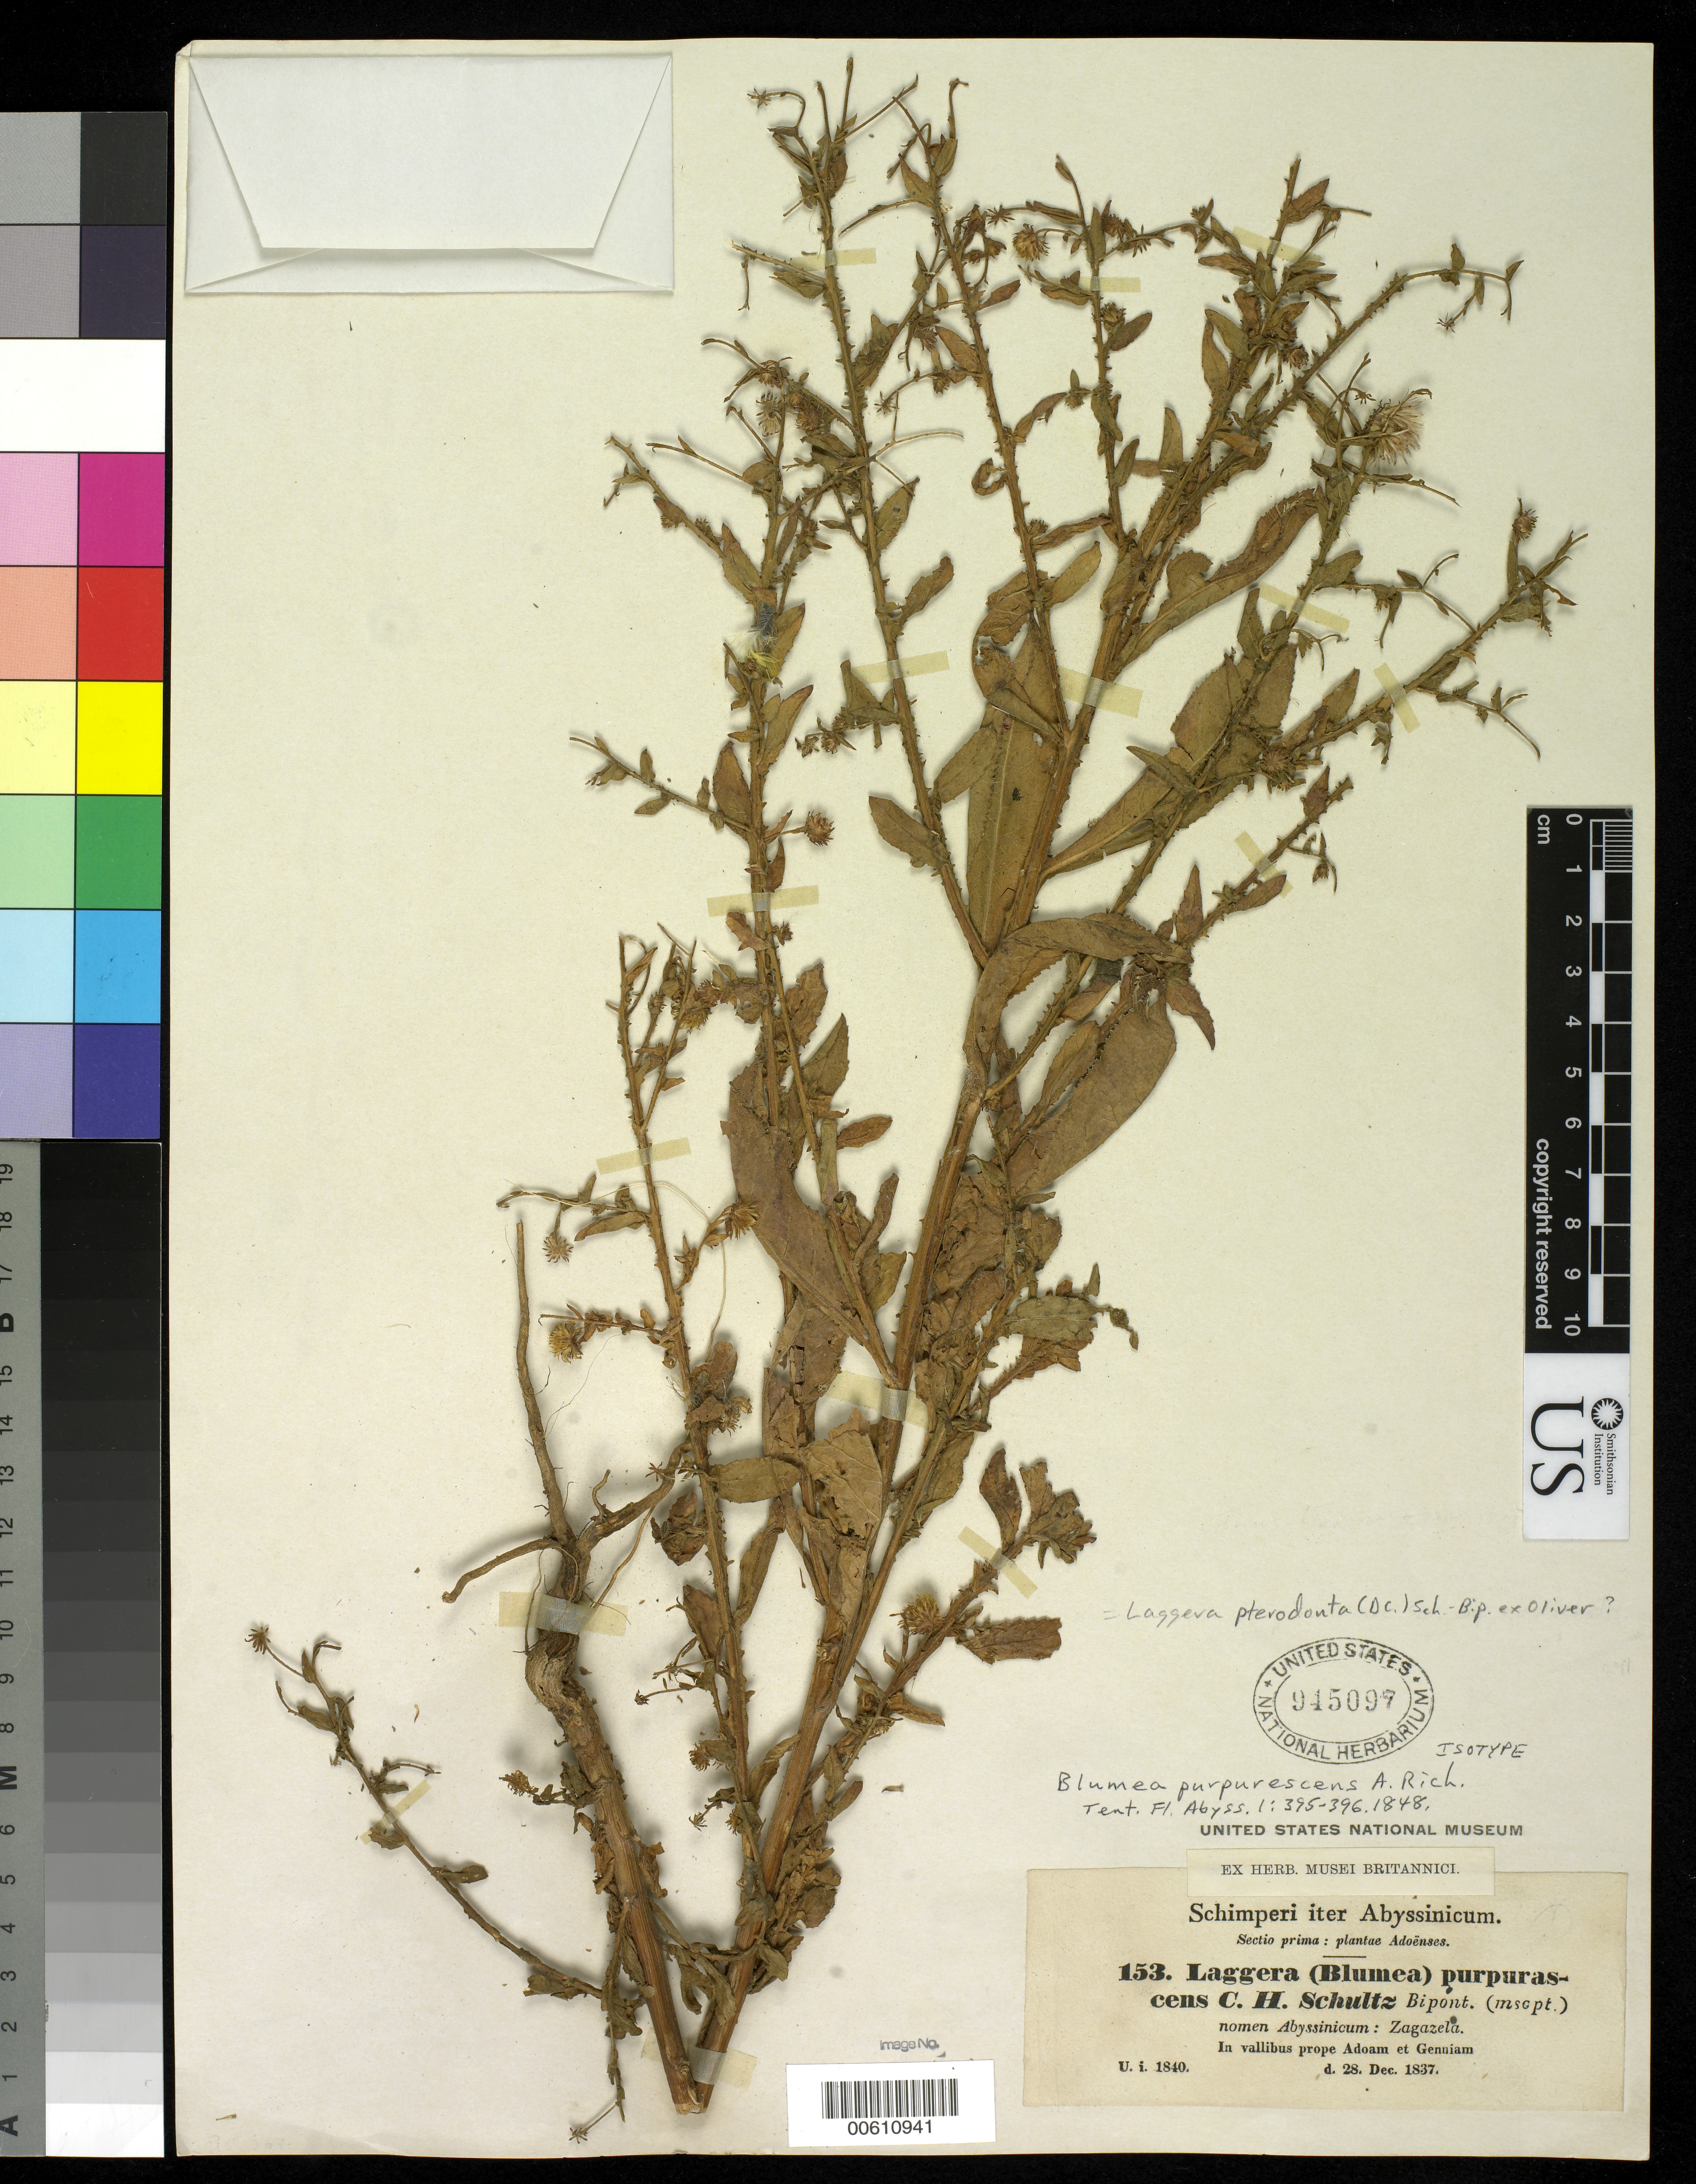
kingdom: Plantae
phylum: Tracheophyta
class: Magnoliopsida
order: Asterales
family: Asteraceae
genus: Blumea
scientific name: Blumea purpurescens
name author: A. Rich.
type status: Isotype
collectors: G. W. Schimper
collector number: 153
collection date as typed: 28 Dec 1837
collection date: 1837-12-28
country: Ethiopia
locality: Zagazela, in vallibus prope Adoam et Genniam.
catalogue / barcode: US 945097